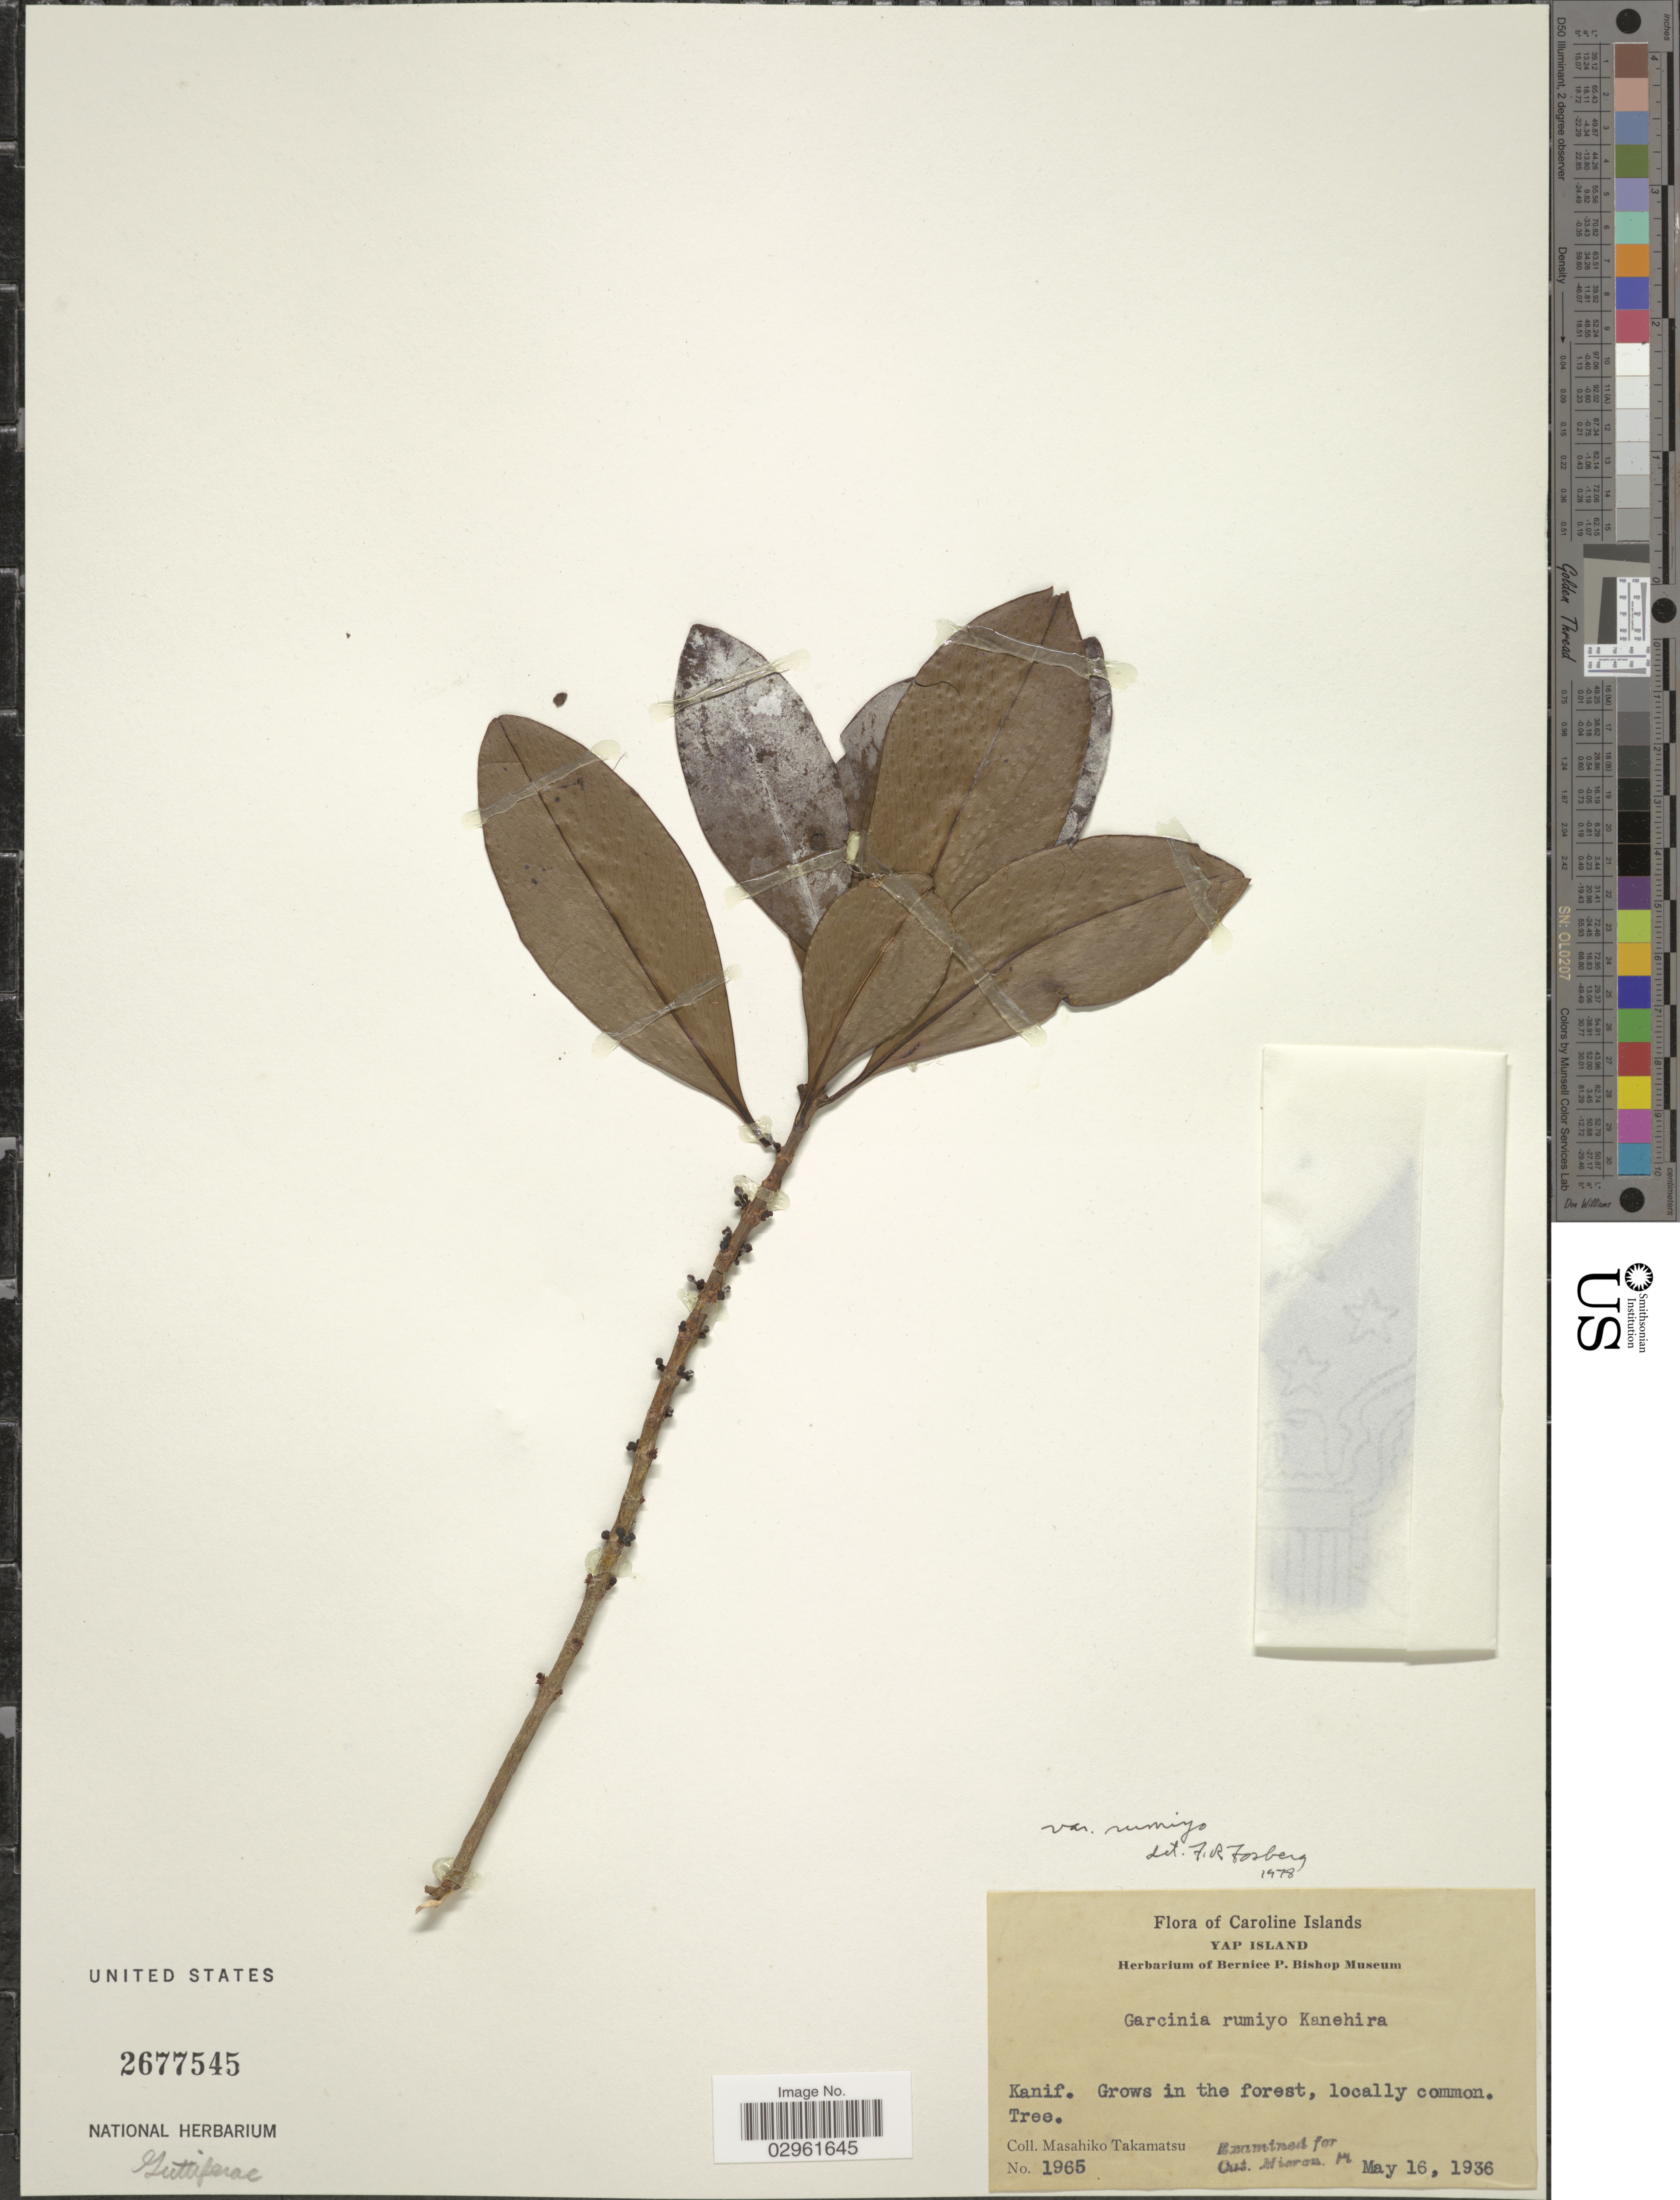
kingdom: Plantae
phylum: Tracheophyta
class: Magnoliopsida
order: Malpighiales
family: Clusiaceae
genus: Garcinia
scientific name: Garcinia rumiyo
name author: Kaneh.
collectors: M. Takamatsu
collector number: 1965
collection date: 1936-05-16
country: Micronesia, Federated States of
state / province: Yap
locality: Caroline Islands. Yap Island. Kanif.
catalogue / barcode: US 2677545